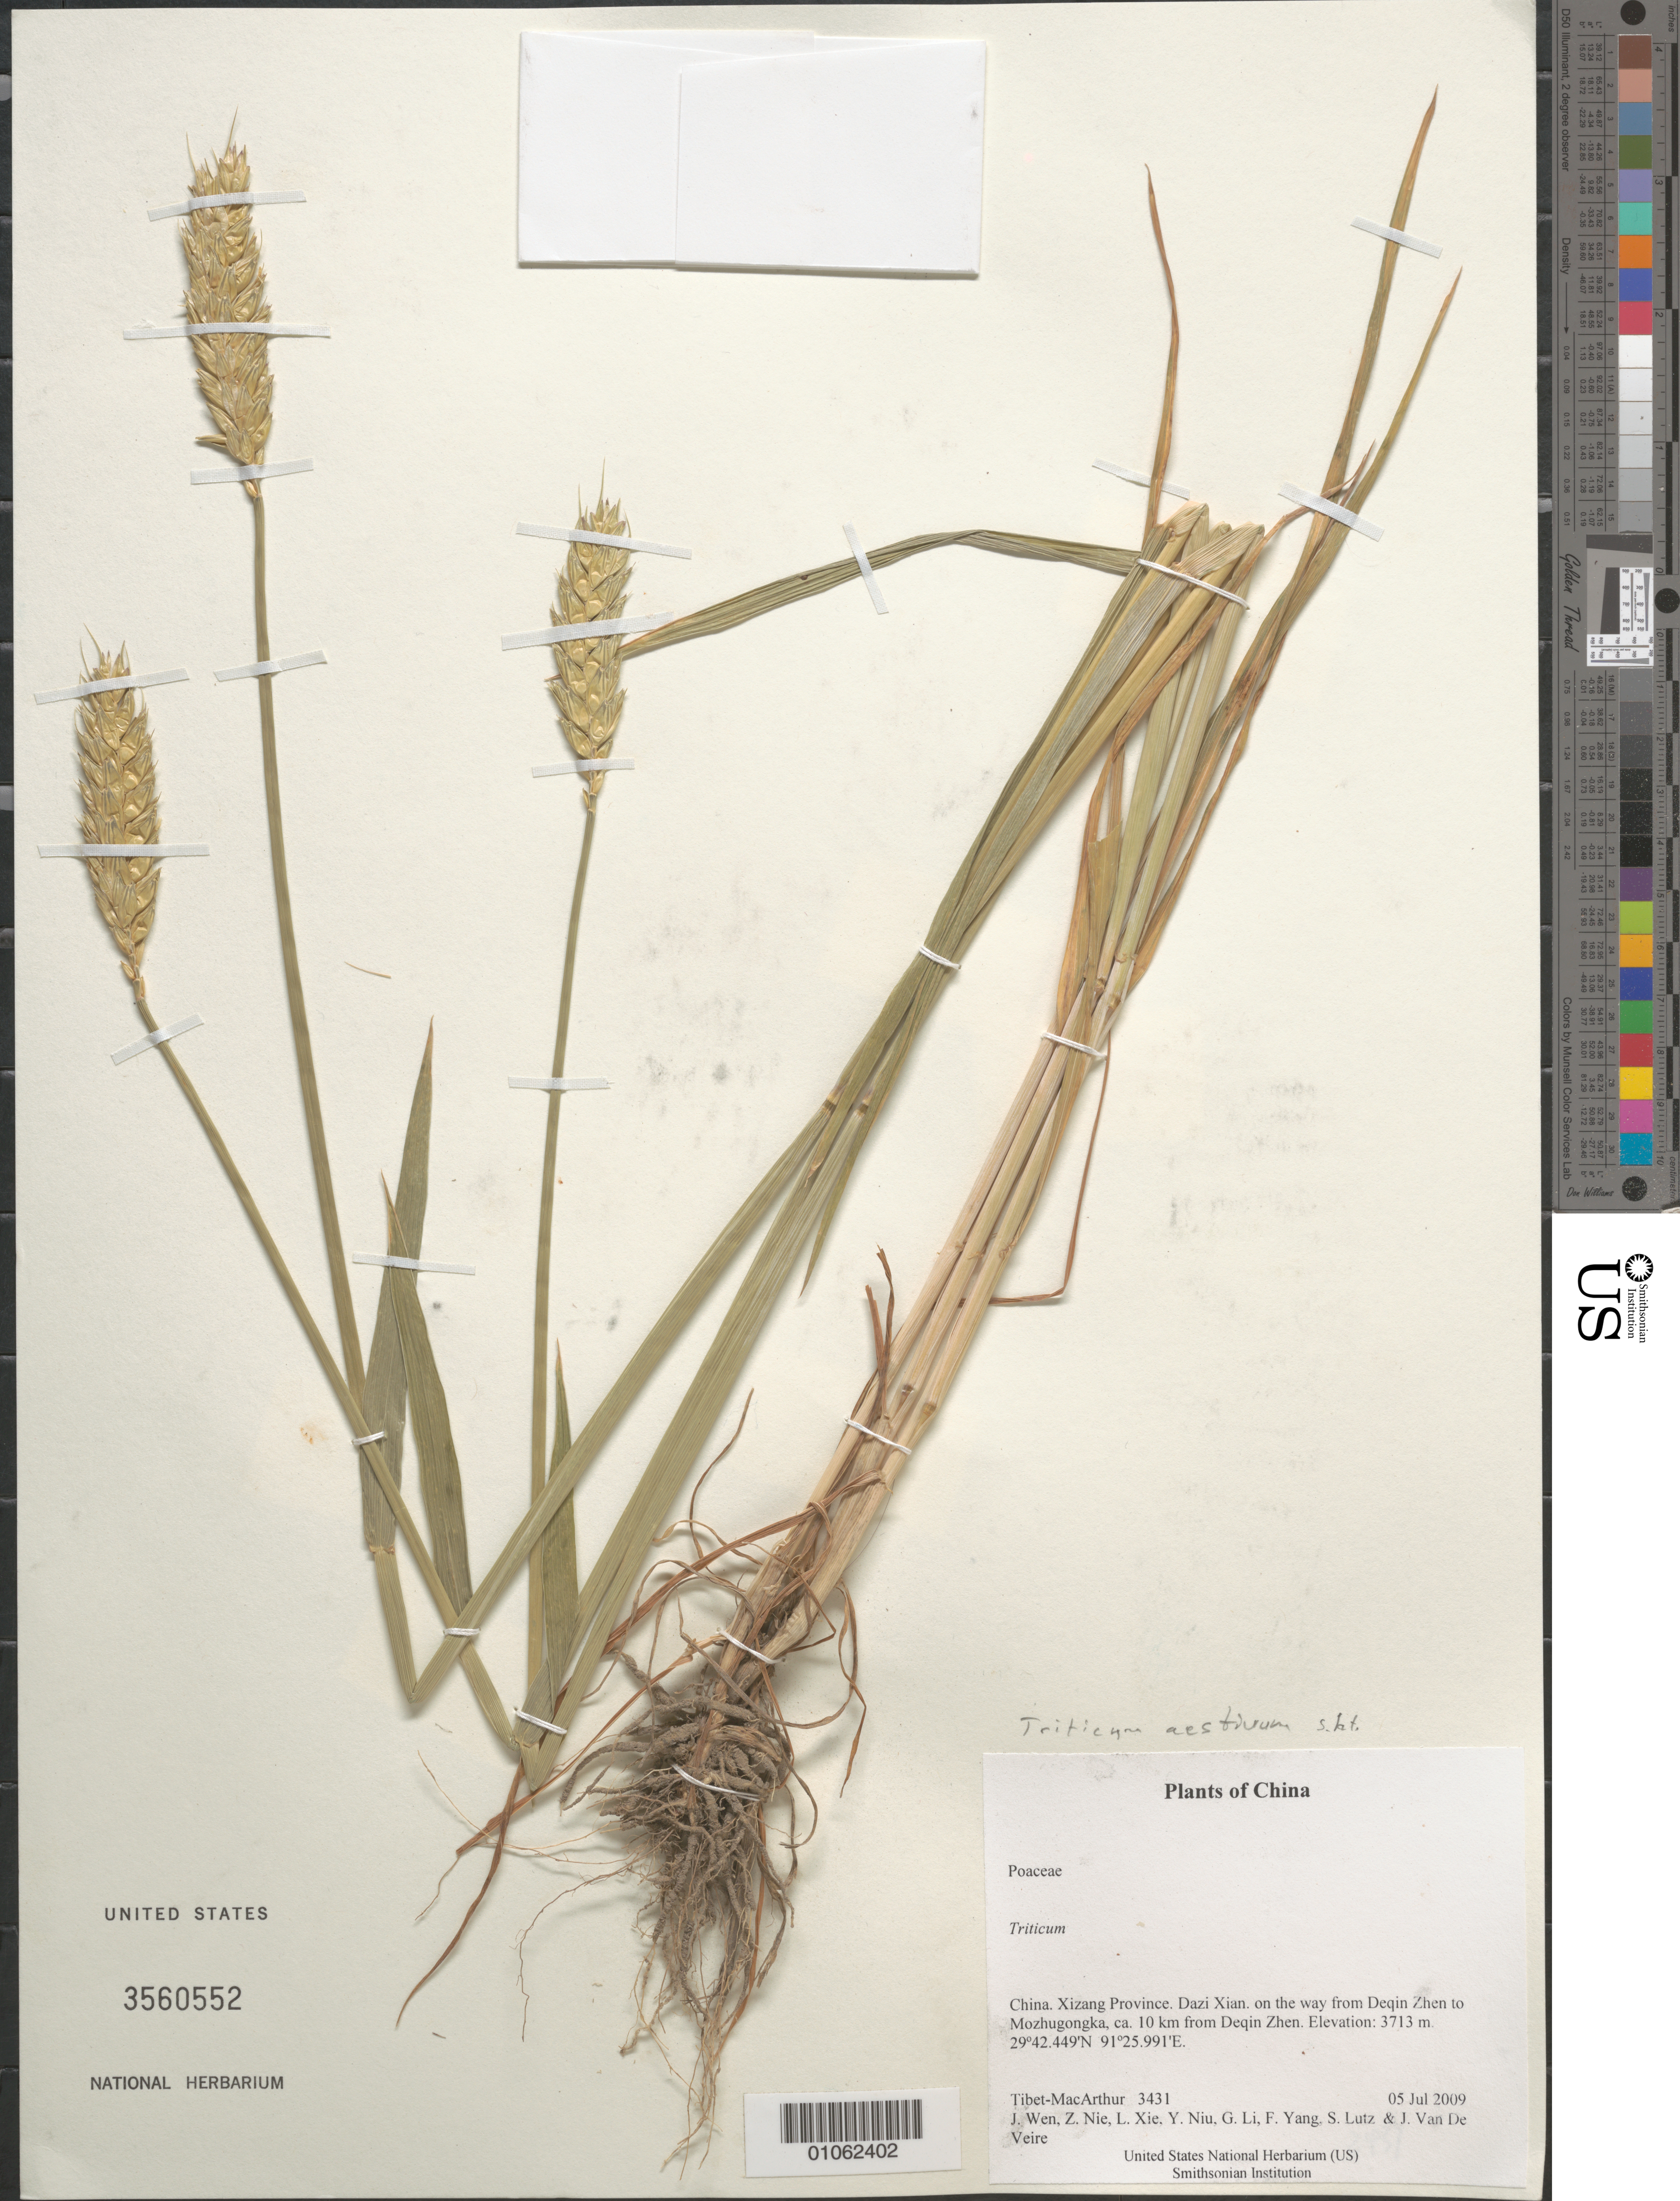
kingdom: Plantae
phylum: Tracheophyta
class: Liliopsida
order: Poales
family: Poaceae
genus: Triticum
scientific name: Triticum aestivum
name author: L.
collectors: Tibet-MacArthur, J. Wen, Z. Nie, L. Xie, Y. Niu, G. Li, F. Yang, S. Lutz & J. Van De Veire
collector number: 3431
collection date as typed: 05 Jul 2009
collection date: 2009-07-05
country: China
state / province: Xizang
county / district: Dazi Xian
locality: on the way from Deqin Zhen to Mozhugongka, ca. 10 km from Deqin Zhen.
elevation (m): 3713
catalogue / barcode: US 3560552